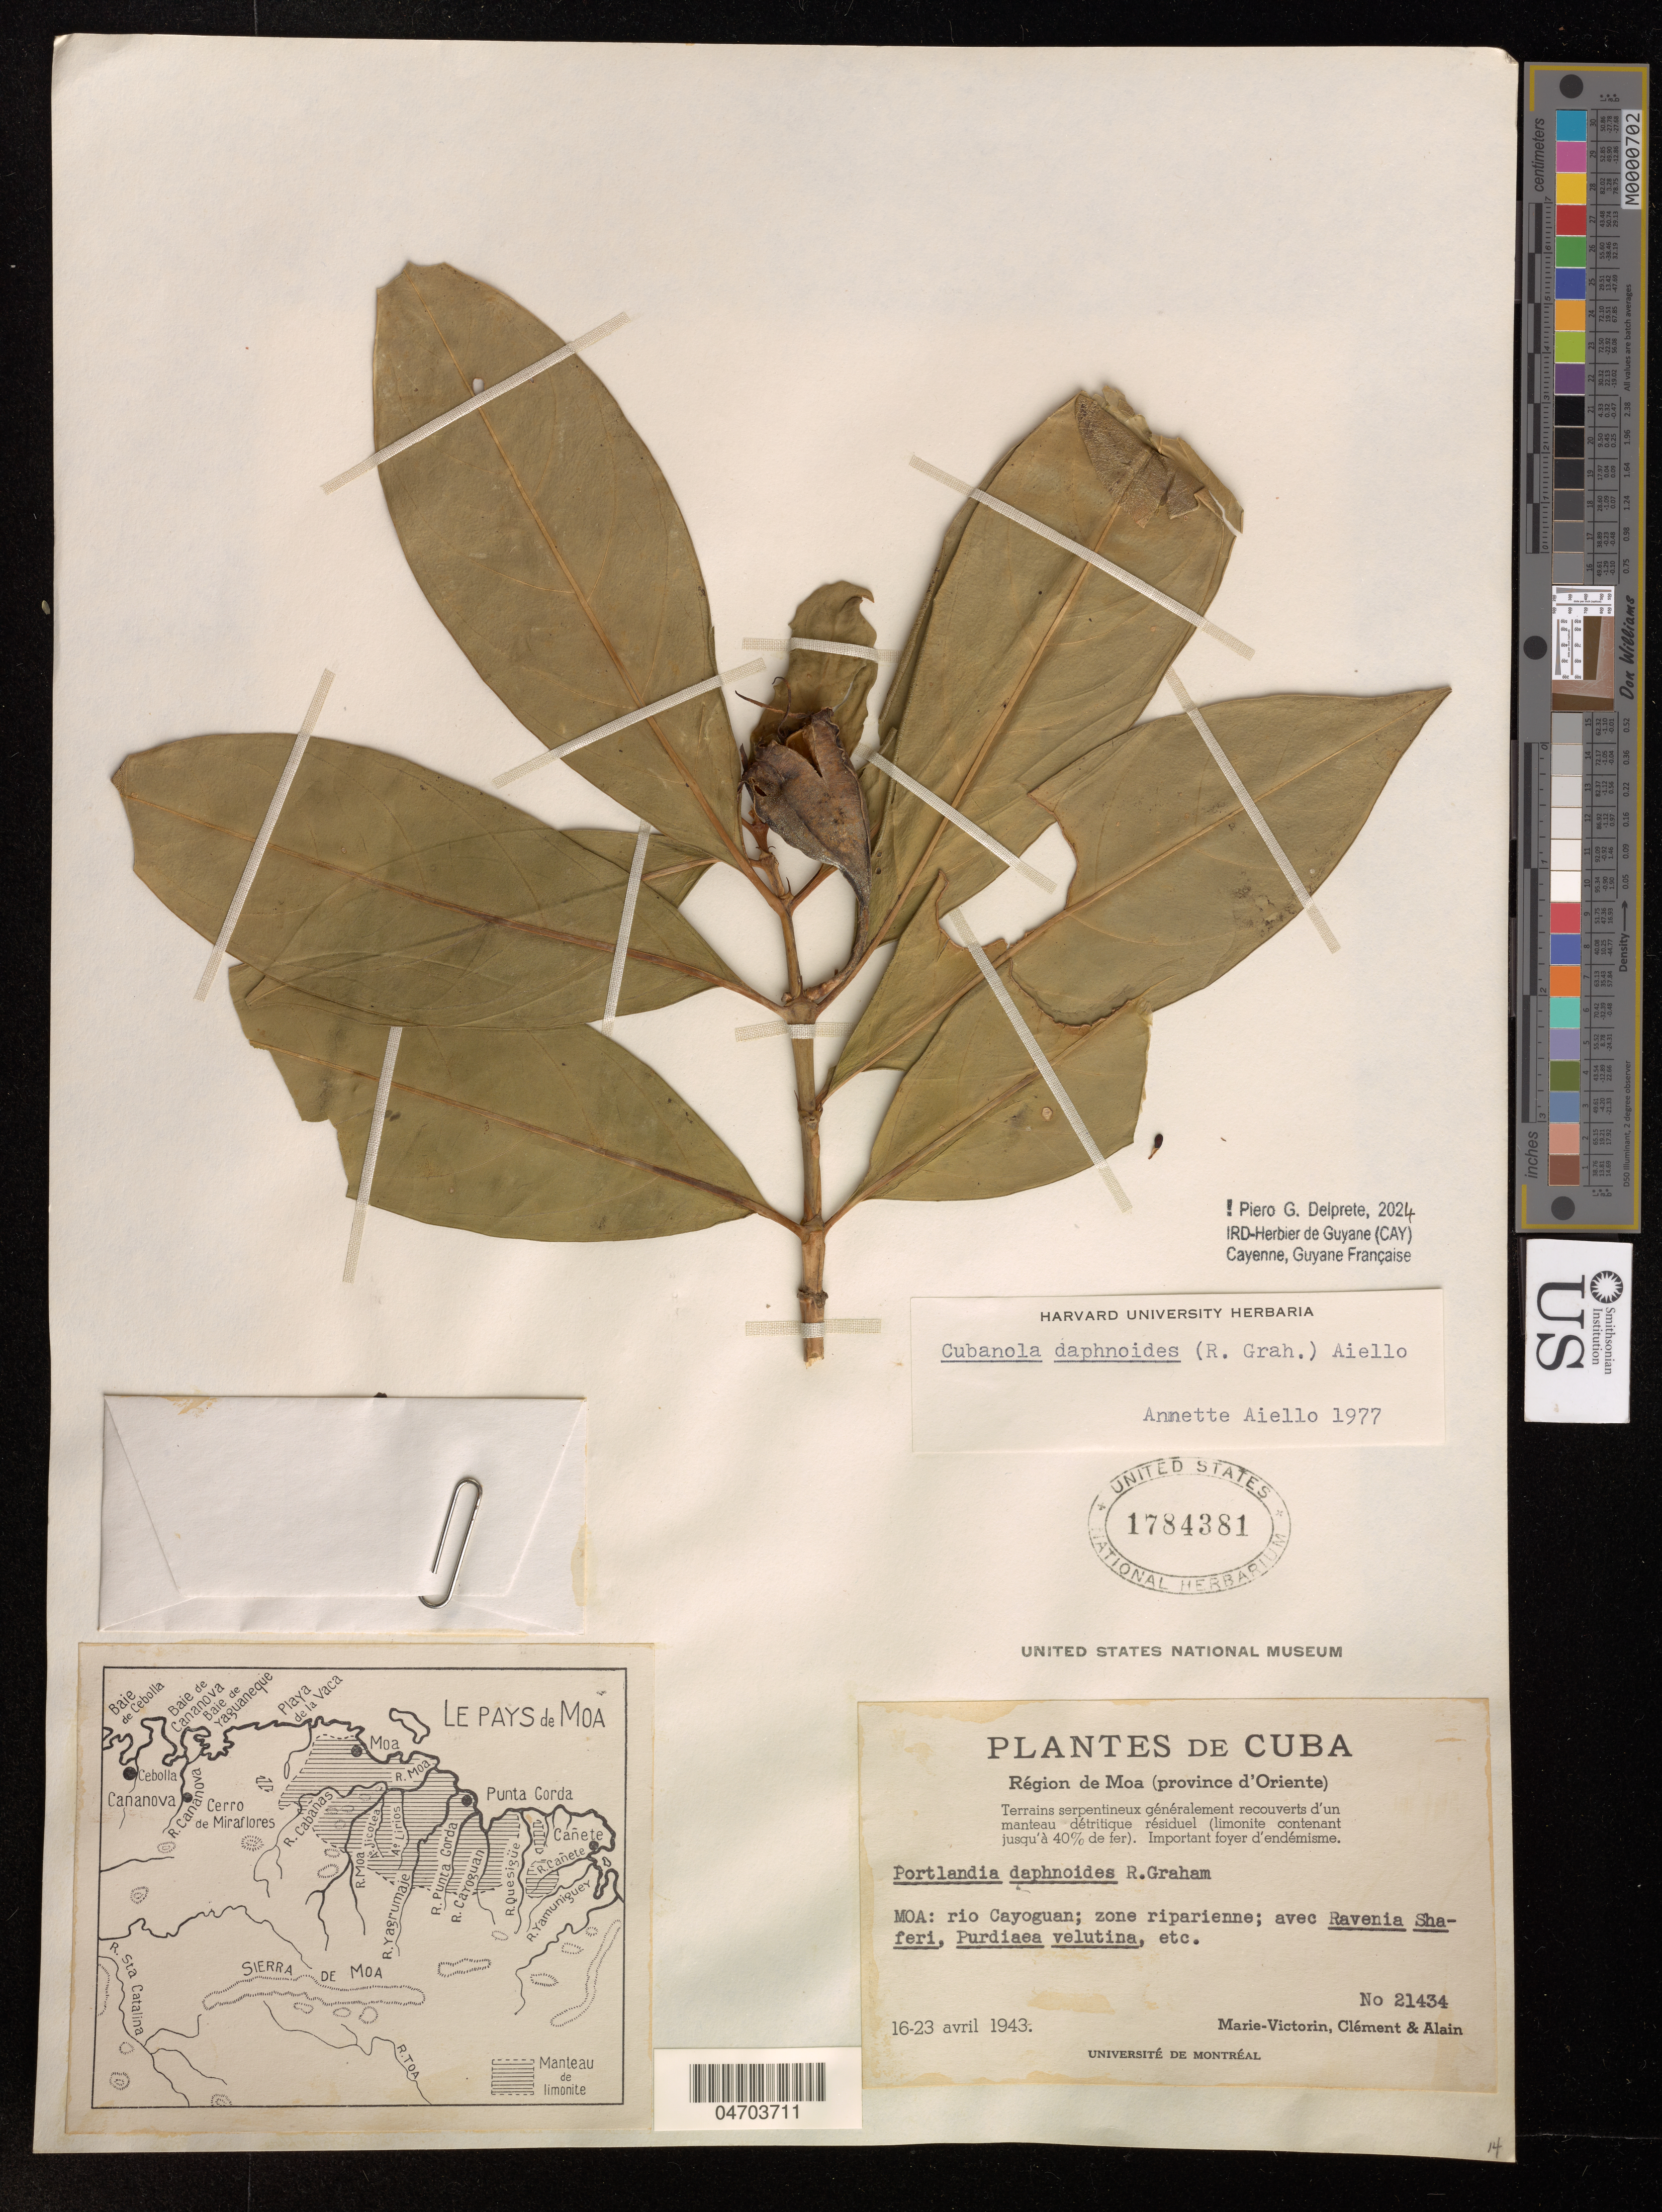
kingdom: Plantae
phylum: Tracheophyta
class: Magnoliopsida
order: Gentianales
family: Rubiaceae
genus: Portlandia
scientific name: Portlandia daphnoides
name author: (Sw.) G. Don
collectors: -. Marie-Victorin, Clément & Alain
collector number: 21434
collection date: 1943-04-16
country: Cuba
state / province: Oriente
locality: Région de Moa, Moa: rio Cayoguan.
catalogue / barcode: US 1784381